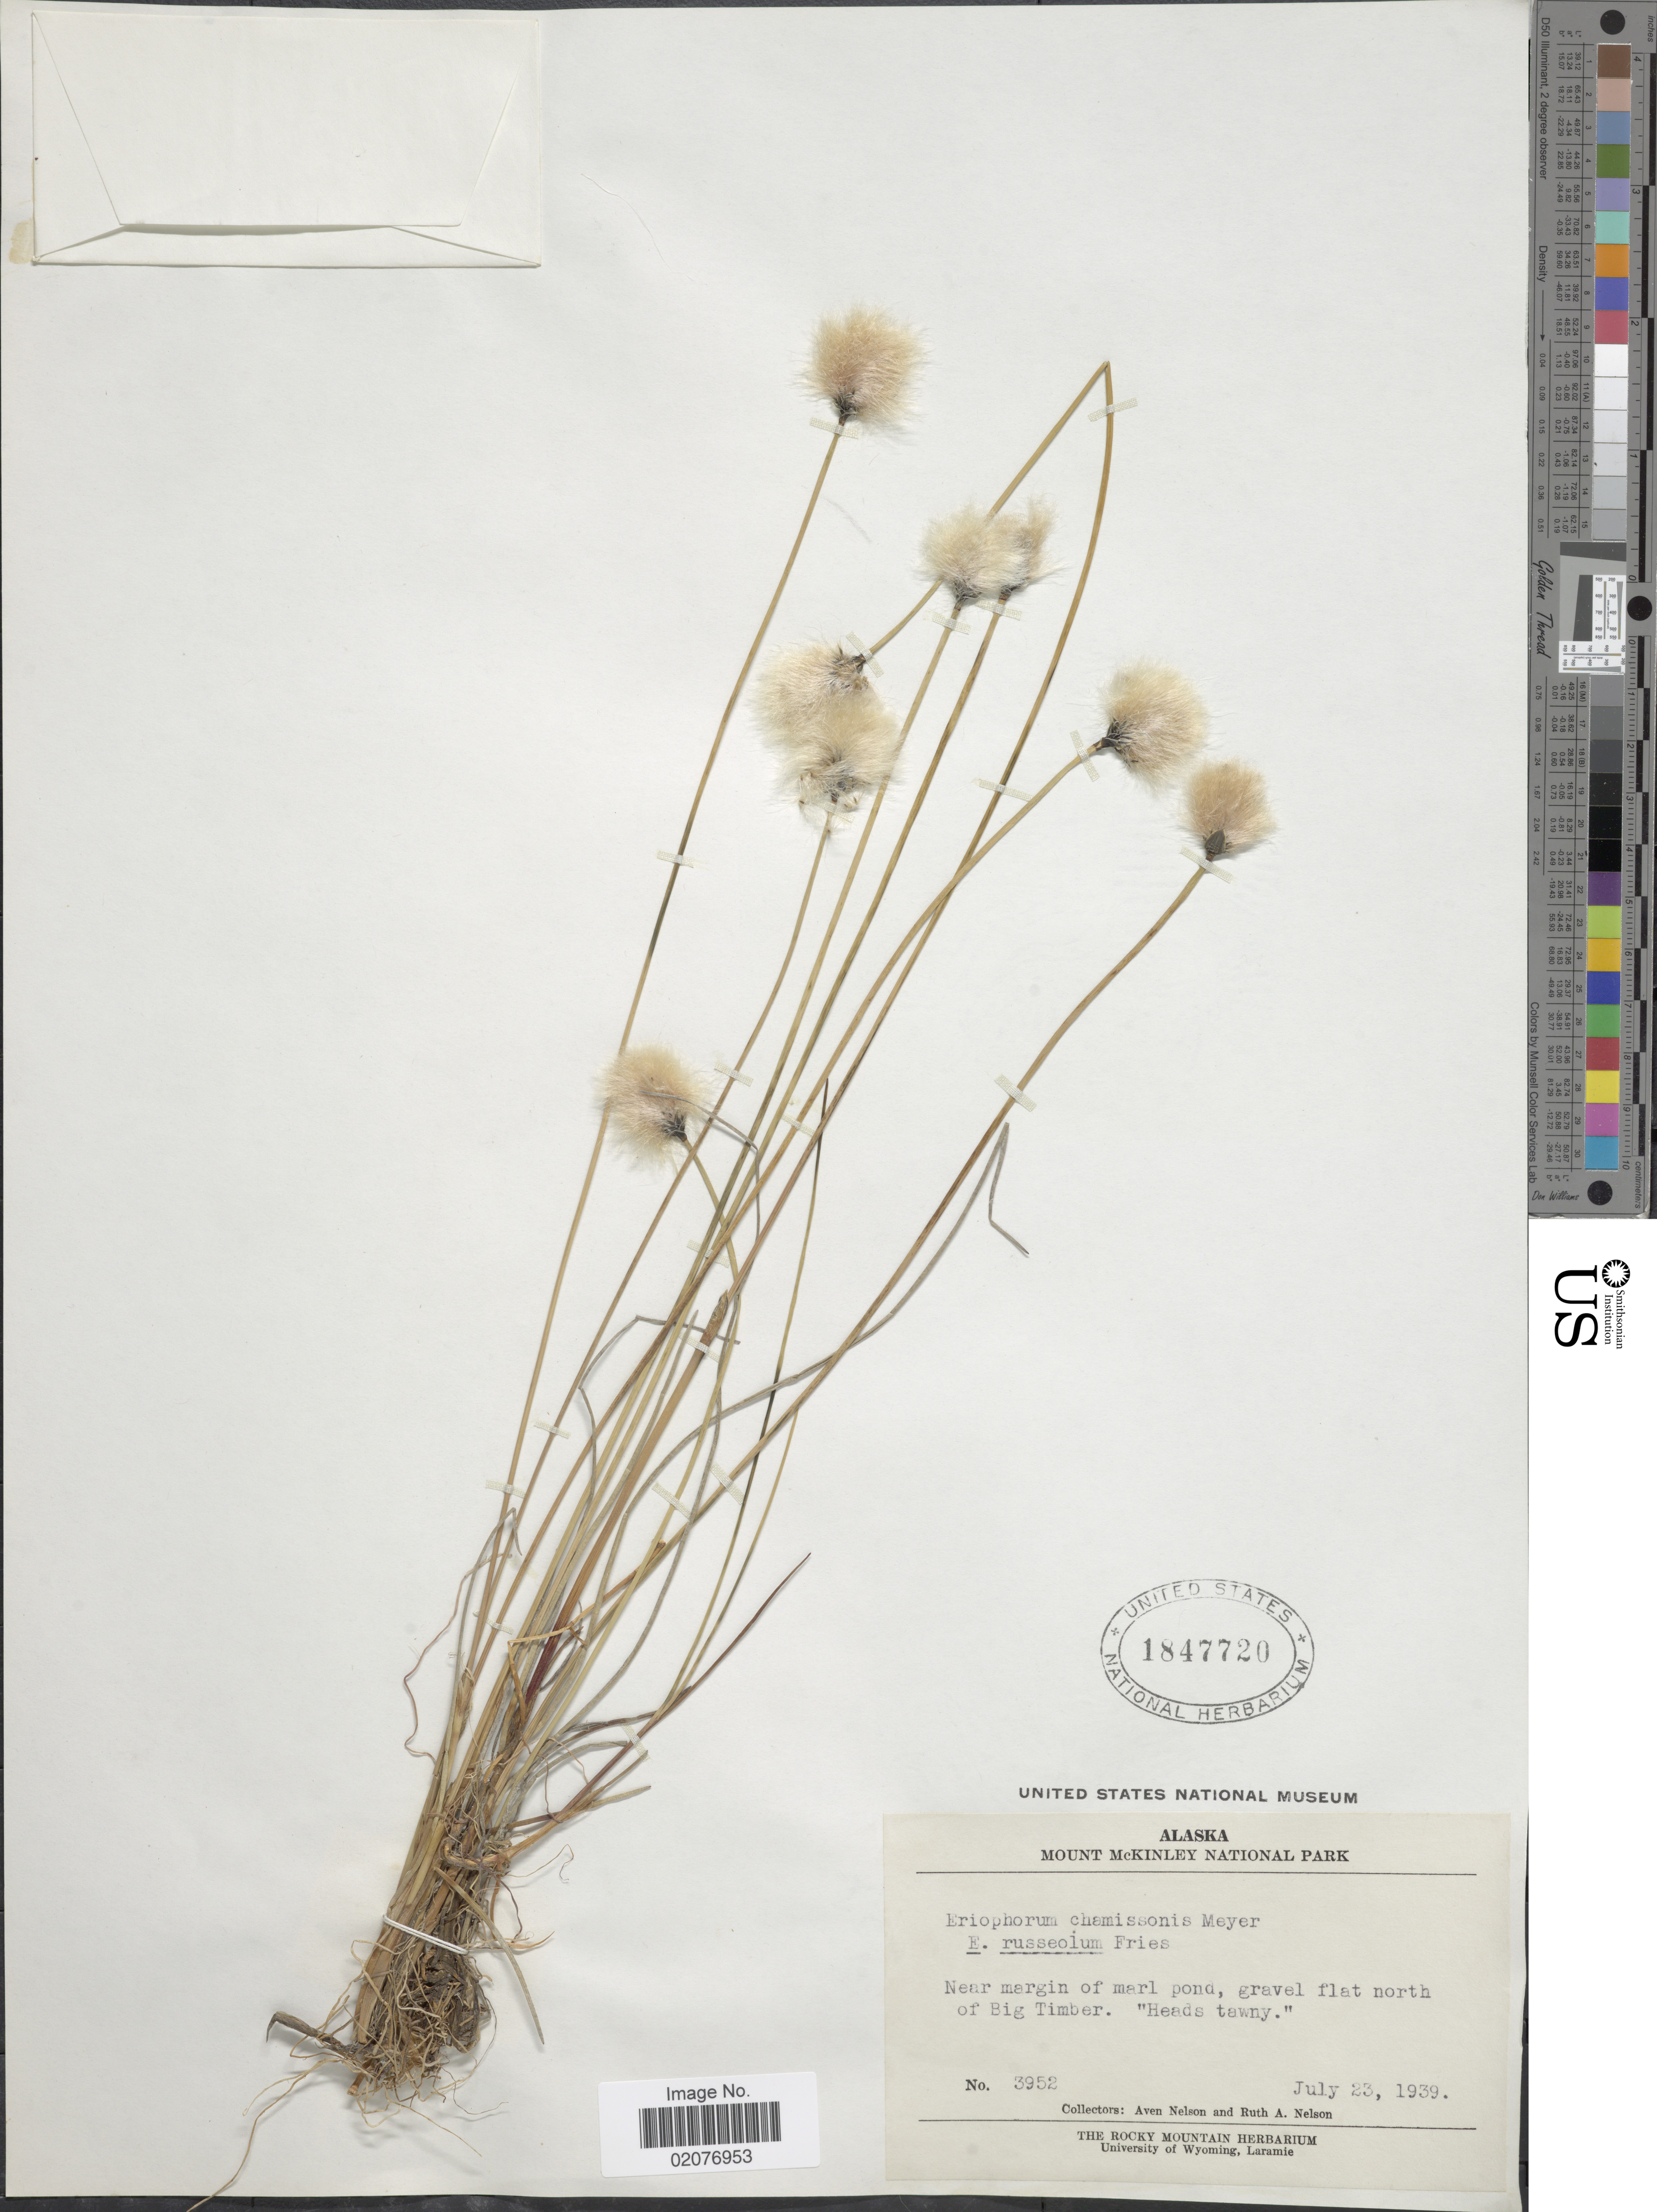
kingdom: Plantae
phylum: Tracheophyta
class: Liliopsida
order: Poales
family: Cyperaceae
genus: Eriophorum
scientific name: Eriophorum chamissonis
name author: C.A. Mey.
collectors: A. Nelson & R. A. Nelson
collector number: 3952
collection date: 1939-07-23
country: United States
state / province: Alaska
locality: Near margin of marl pond, gravel flat north of Big Timber. 'Heads tawny'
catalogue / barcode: US 1847720